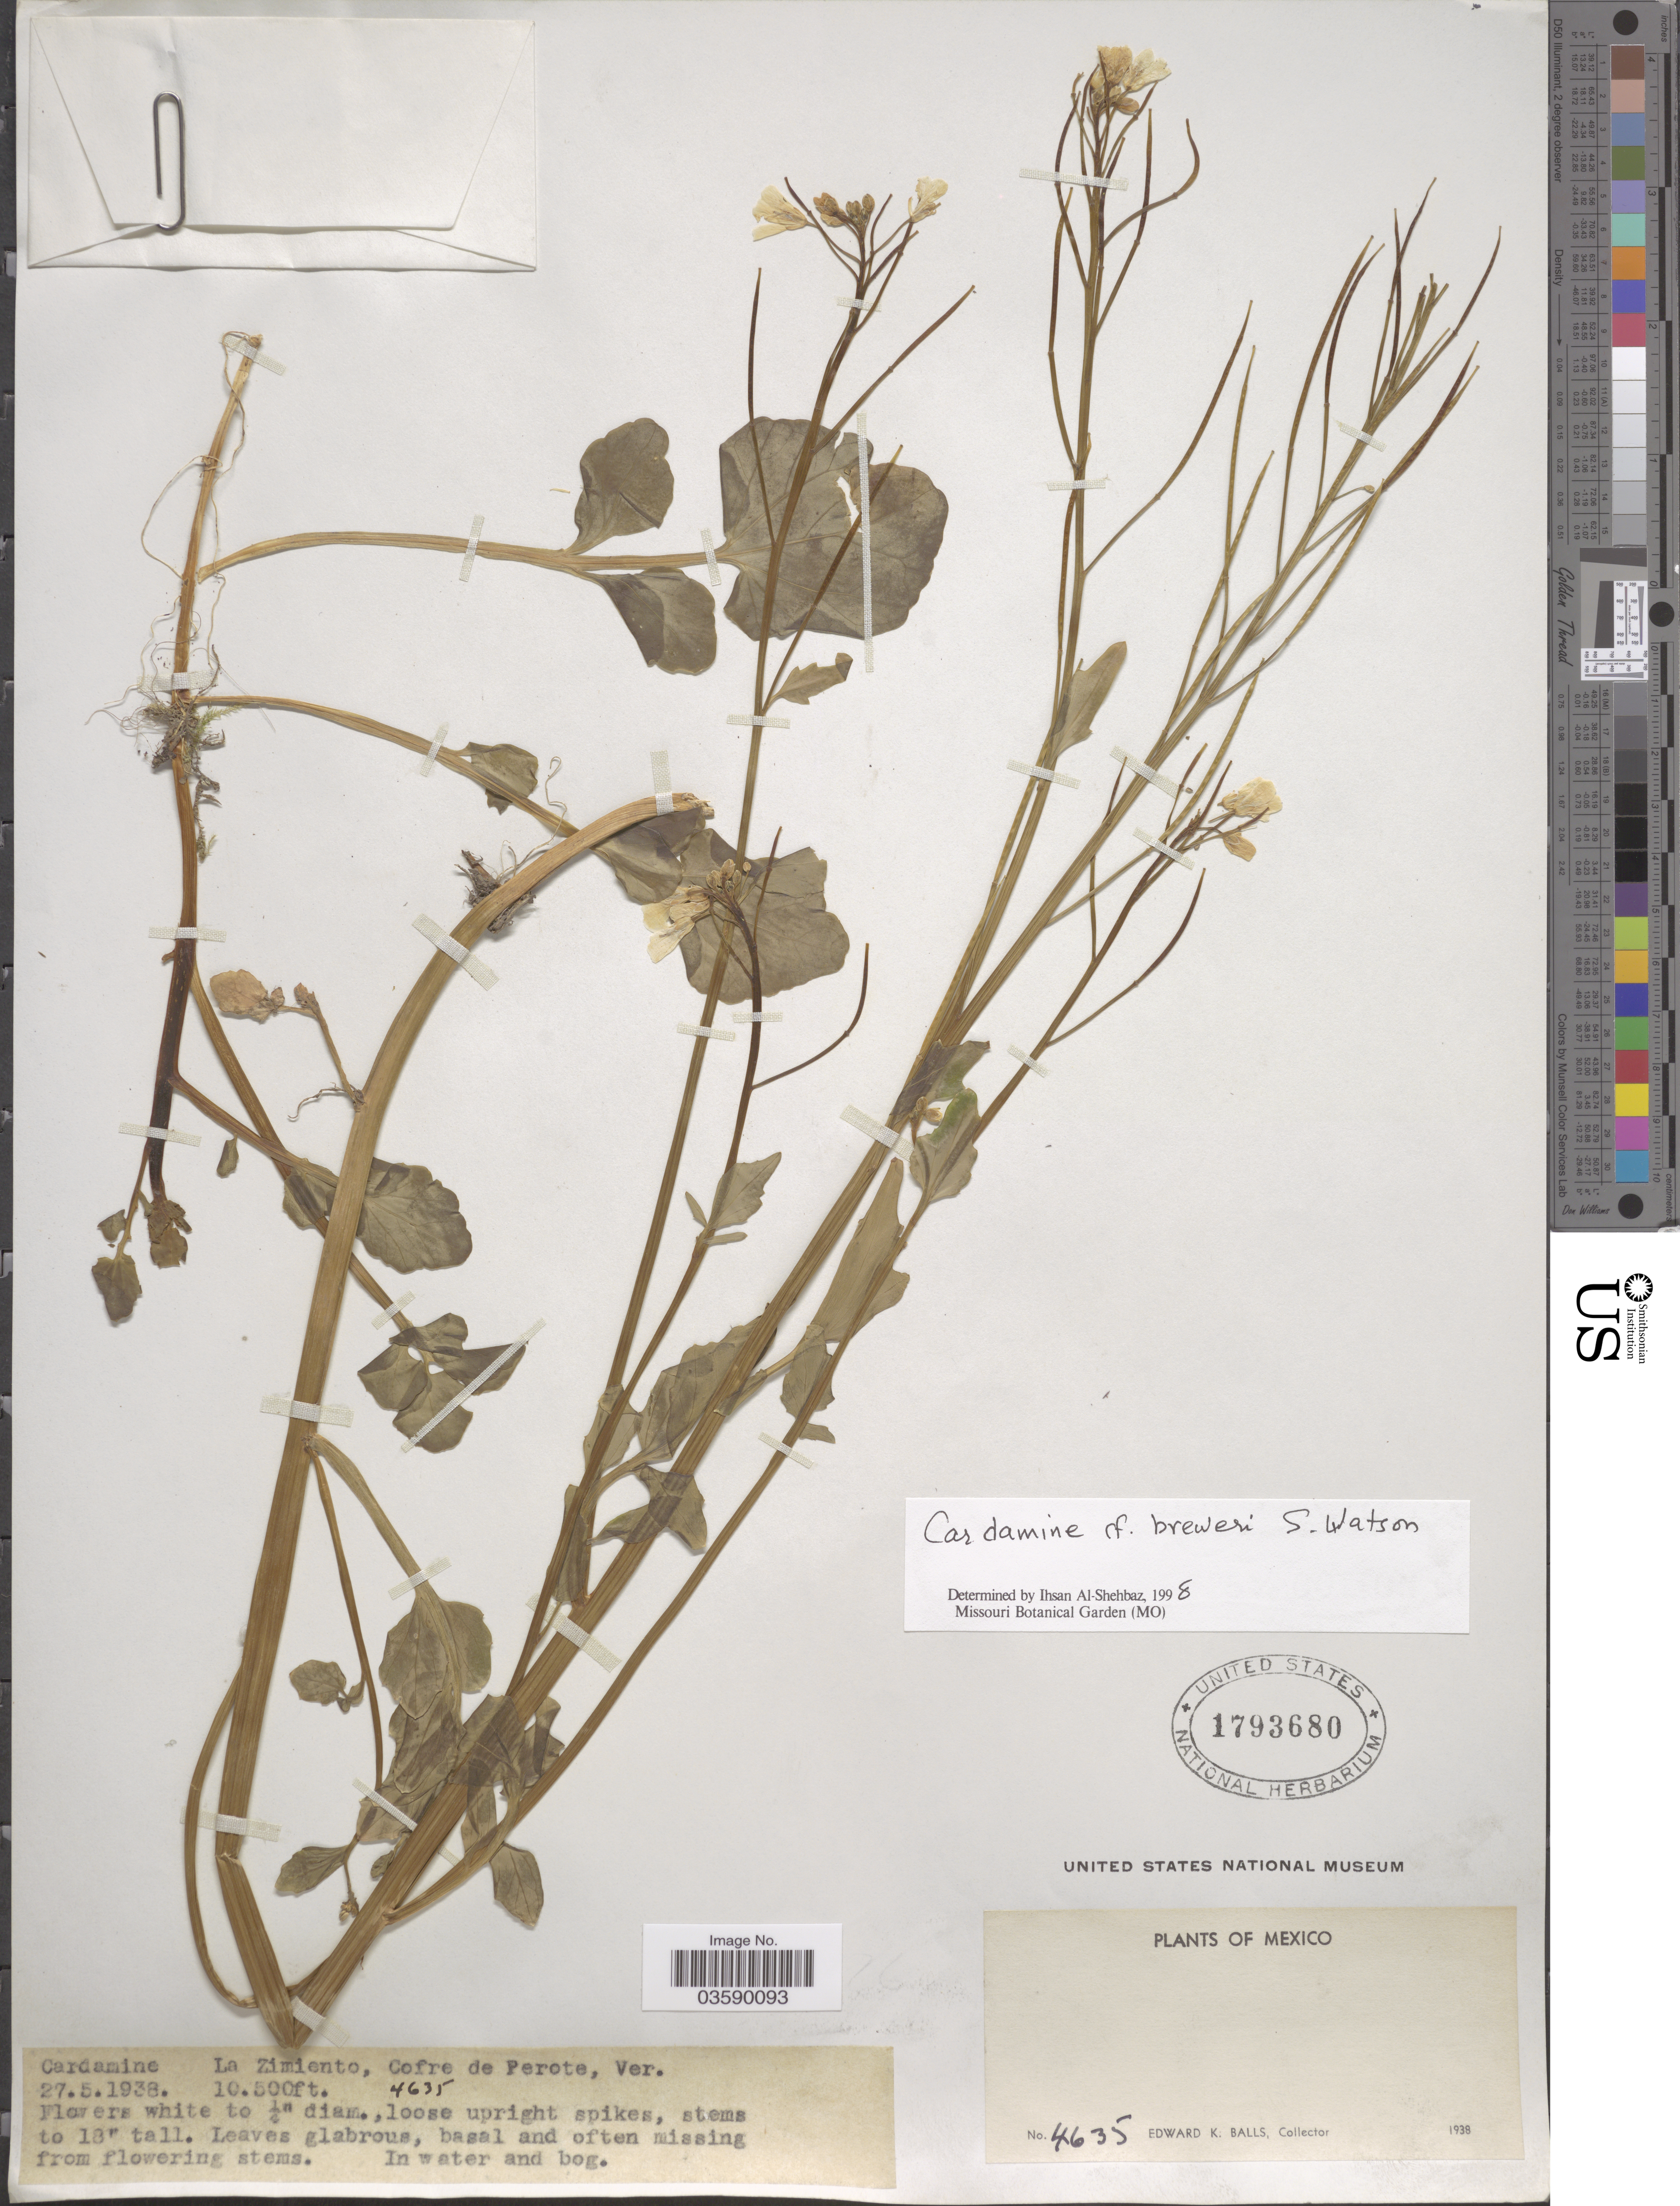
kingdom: Plantae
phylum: Tracheophyta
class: Magnoliopsida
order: Brassicales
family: Brassicaceae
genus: Cardamine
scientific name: Cardamine breweri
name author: S. Watson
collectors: E. K. Balls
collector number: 4635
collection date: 1939-05-27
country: Mexico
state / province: Veracruz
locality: La Zimiento, Cofre de Perote, Ver.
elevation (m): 3200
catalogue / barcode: US 1793680